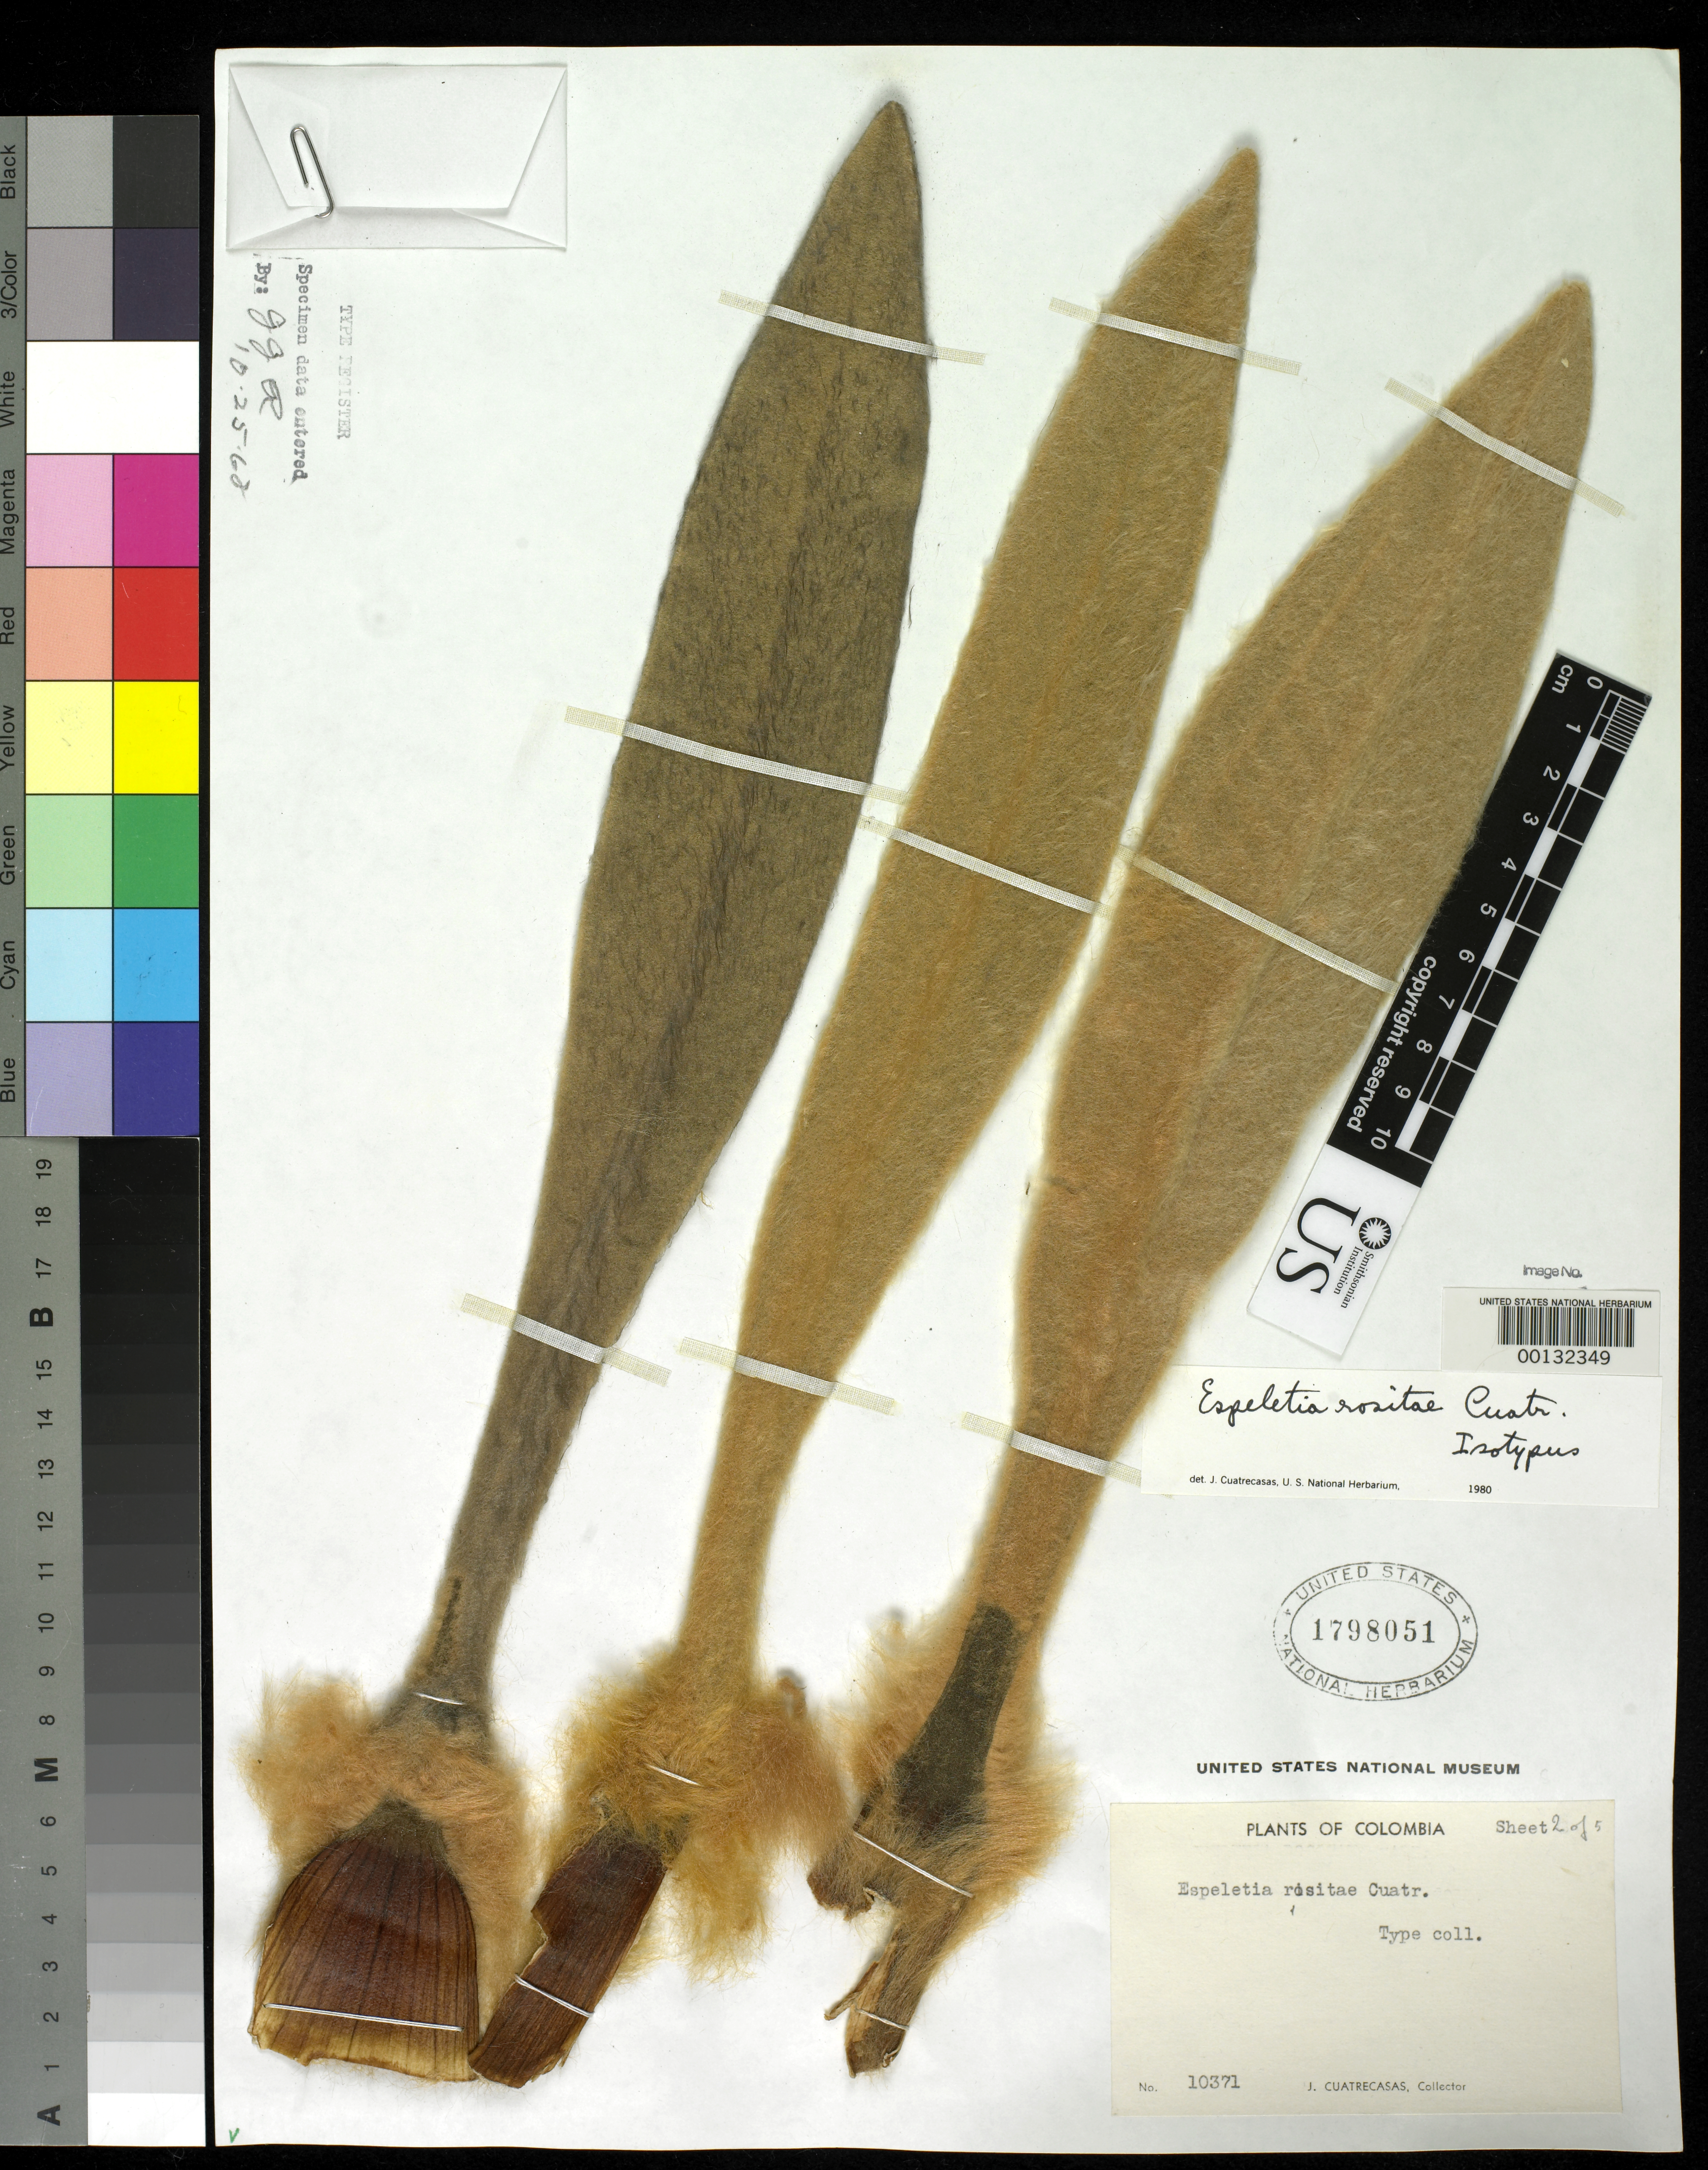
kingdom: Plantae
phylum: Tracheophyta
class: Magnoliopsida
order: Asterales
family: Asteraceae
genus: Espeletia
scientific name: Espeletia rositae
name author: Cuatrec.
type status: Isotype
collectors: J. Cuatrecasas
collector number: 10371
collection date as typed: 03 Aug 1940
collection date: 1940-08-03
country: Colombia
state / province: Boyacá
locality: Páramo de Guiana - Santa Rosita, Cordillera Oriental.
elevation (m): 3300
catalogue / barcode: US 1798051